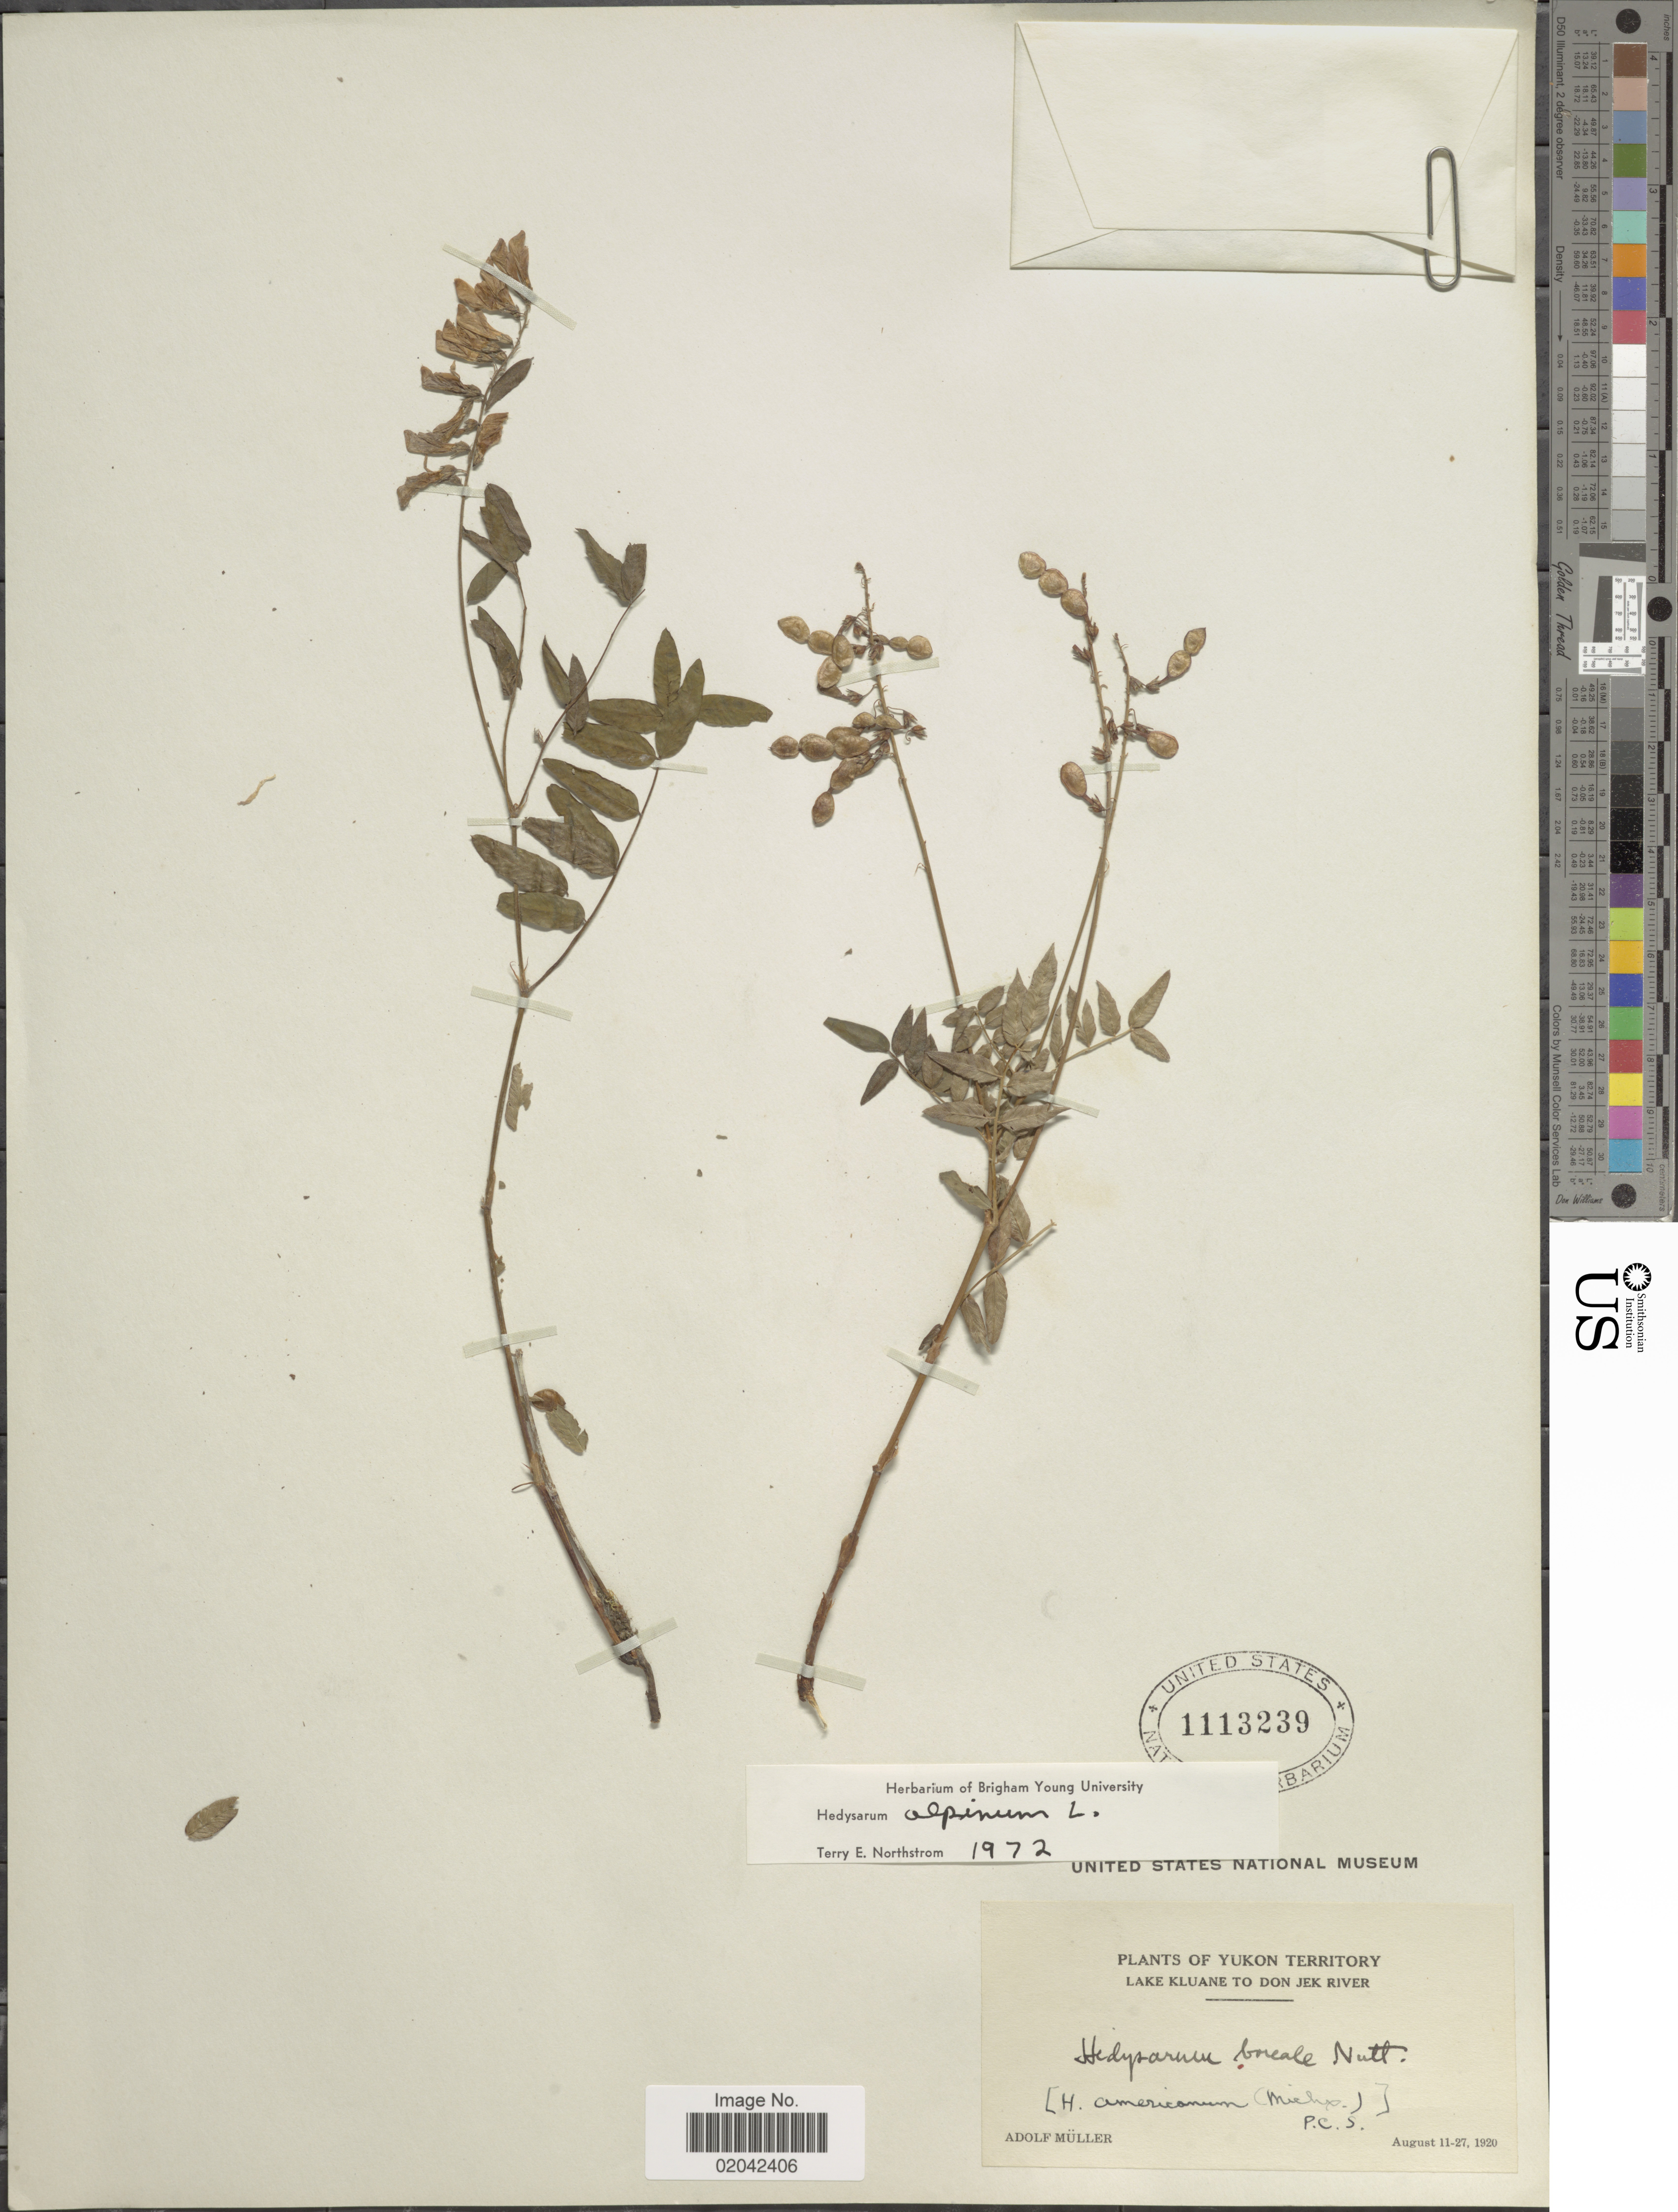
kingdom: Plantae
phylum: Tracheophyta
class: Magnoliopsida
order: Fabales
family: Fabaceae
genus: Hedysarum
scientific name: Hedysarum alpinum var. americanum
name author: Michx. ex Pursh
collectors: A. Muller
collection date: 1920-08-11/1920-08-27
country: Canada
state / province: Yukon Territory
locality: Lake Kluane to Don Jek River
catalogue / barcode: US 1113239